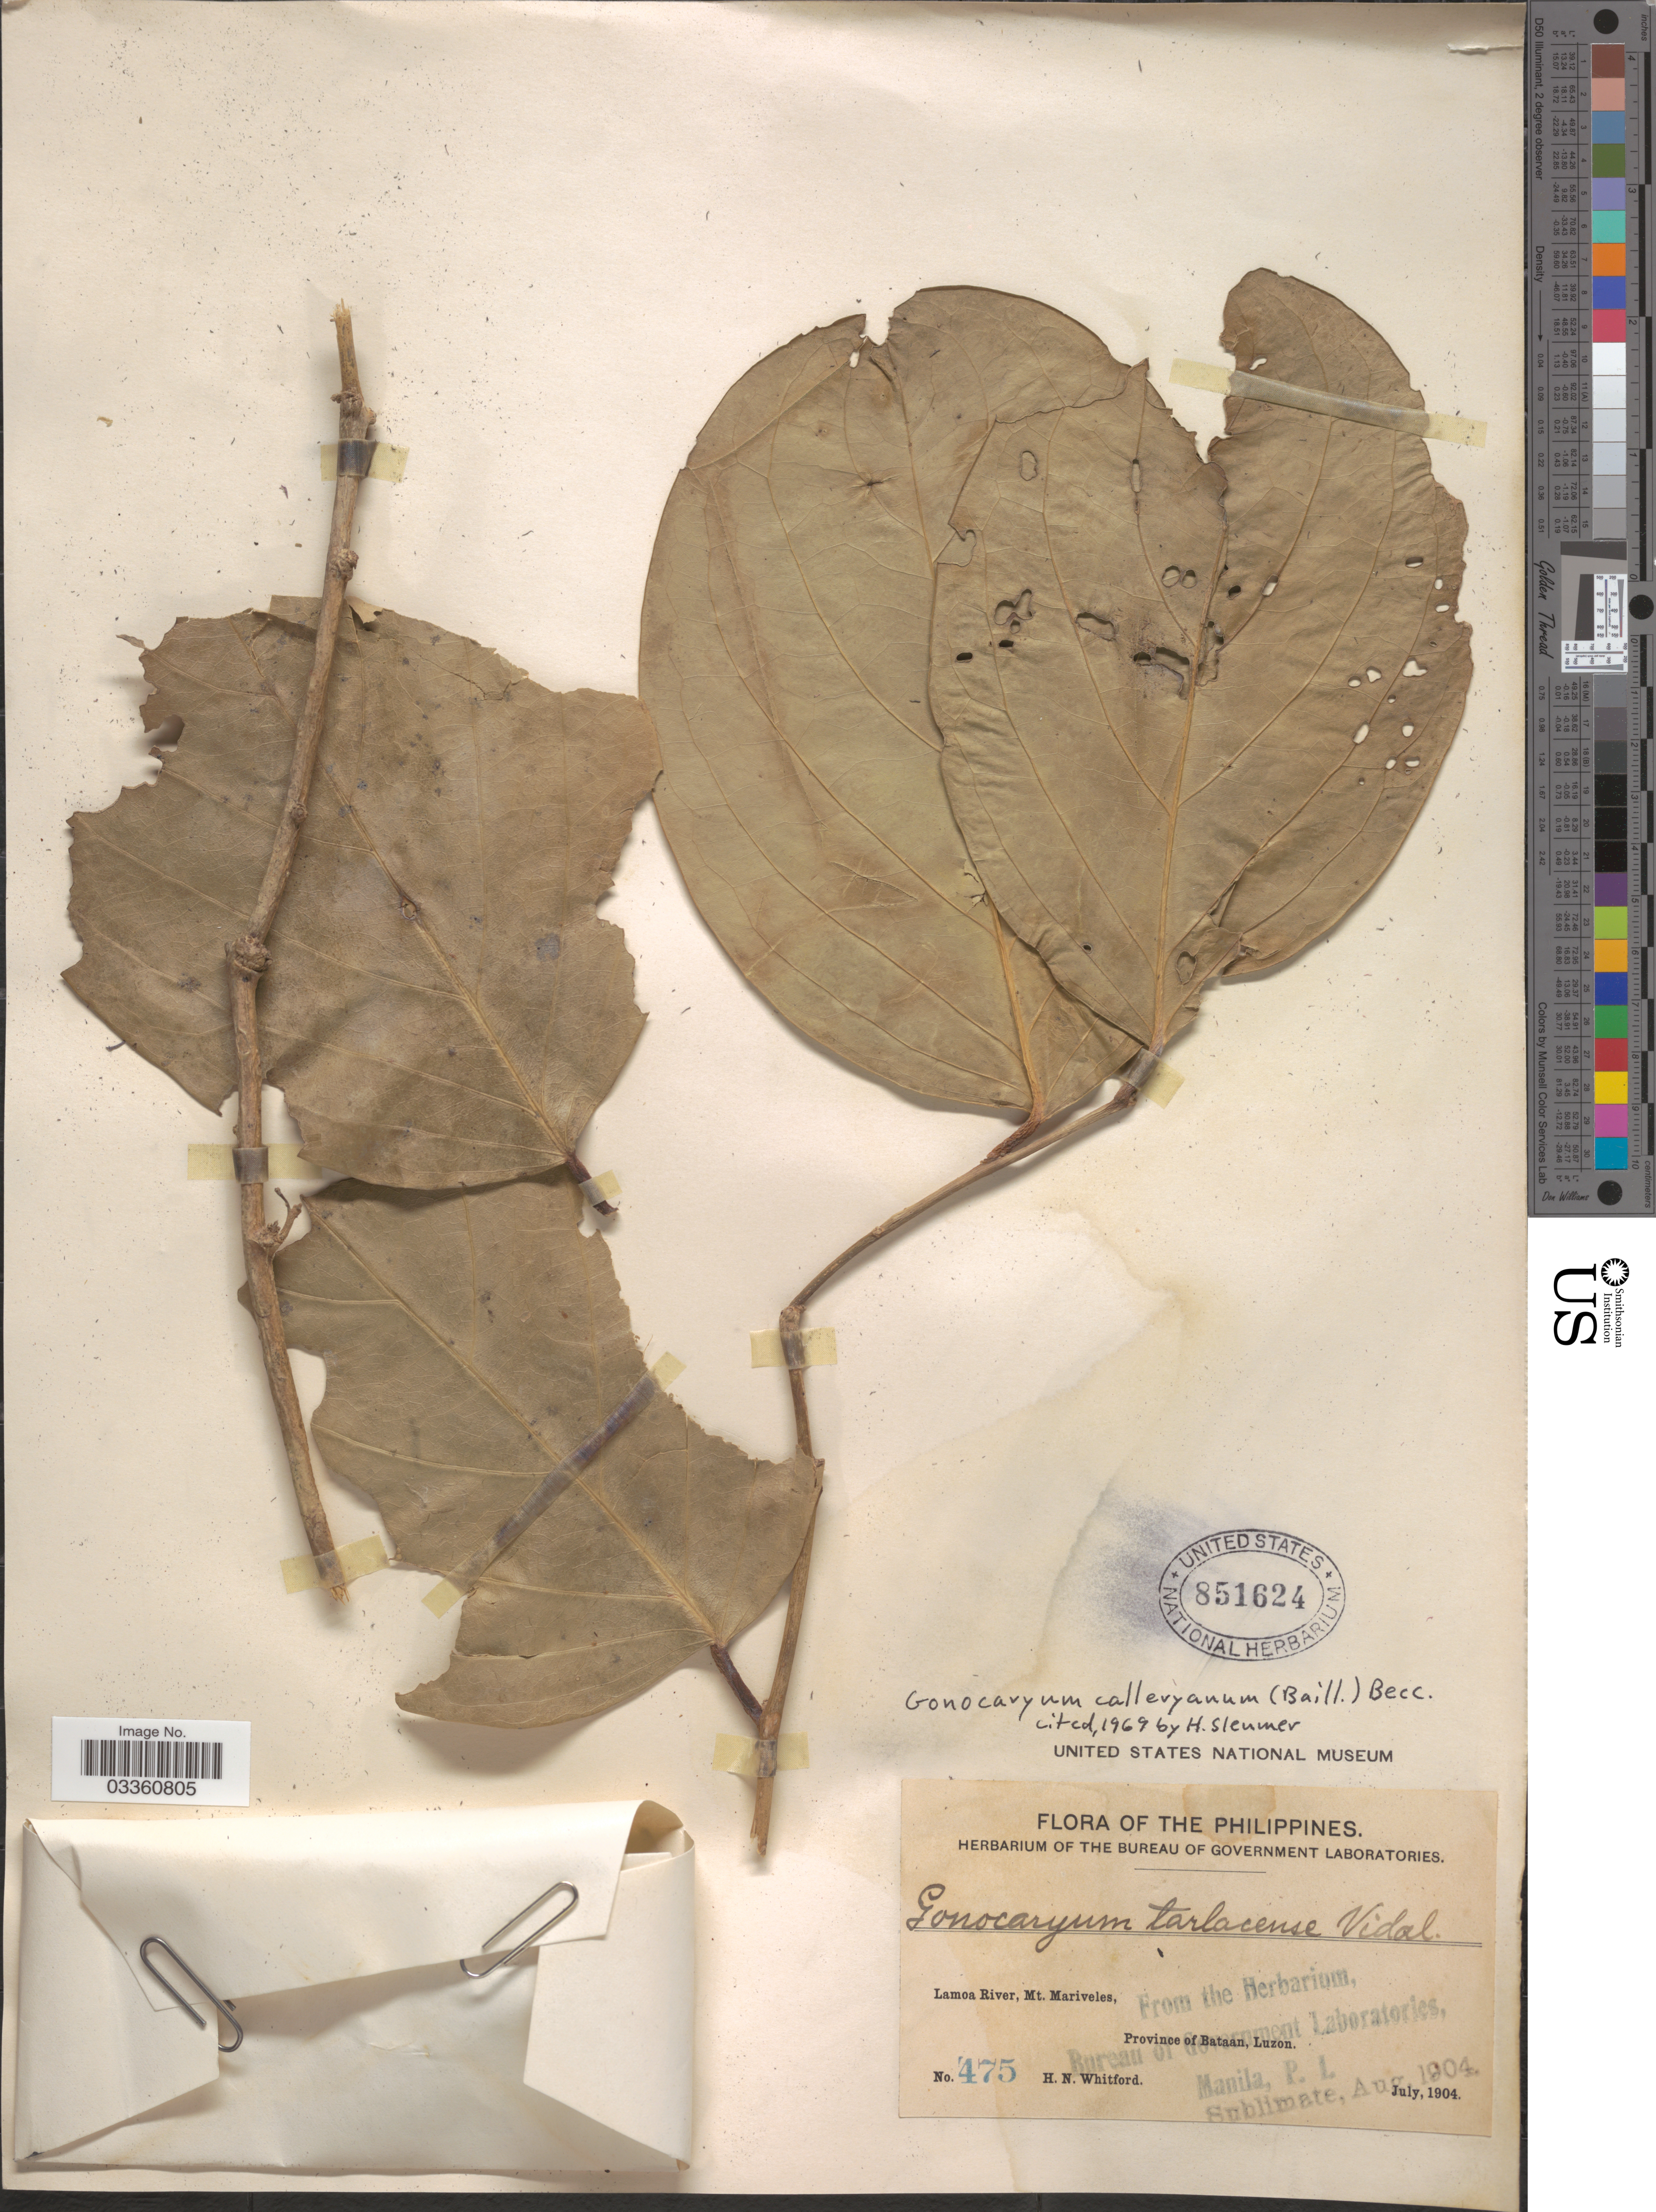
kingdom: Plantae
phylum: Tracheophyta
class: Magnoliopsida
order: Cardiopteridales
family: Cardiopteridaceae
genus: Gonocaryum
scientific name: Gonocaryum calleryanum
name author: (Baill.) Becc.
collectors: H. N. Whitford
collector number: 475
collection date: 1904-07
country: Philippines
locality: Lamao River, Mt. Mariveles, Province of Bataan, Luzon.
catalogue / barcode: US 851624